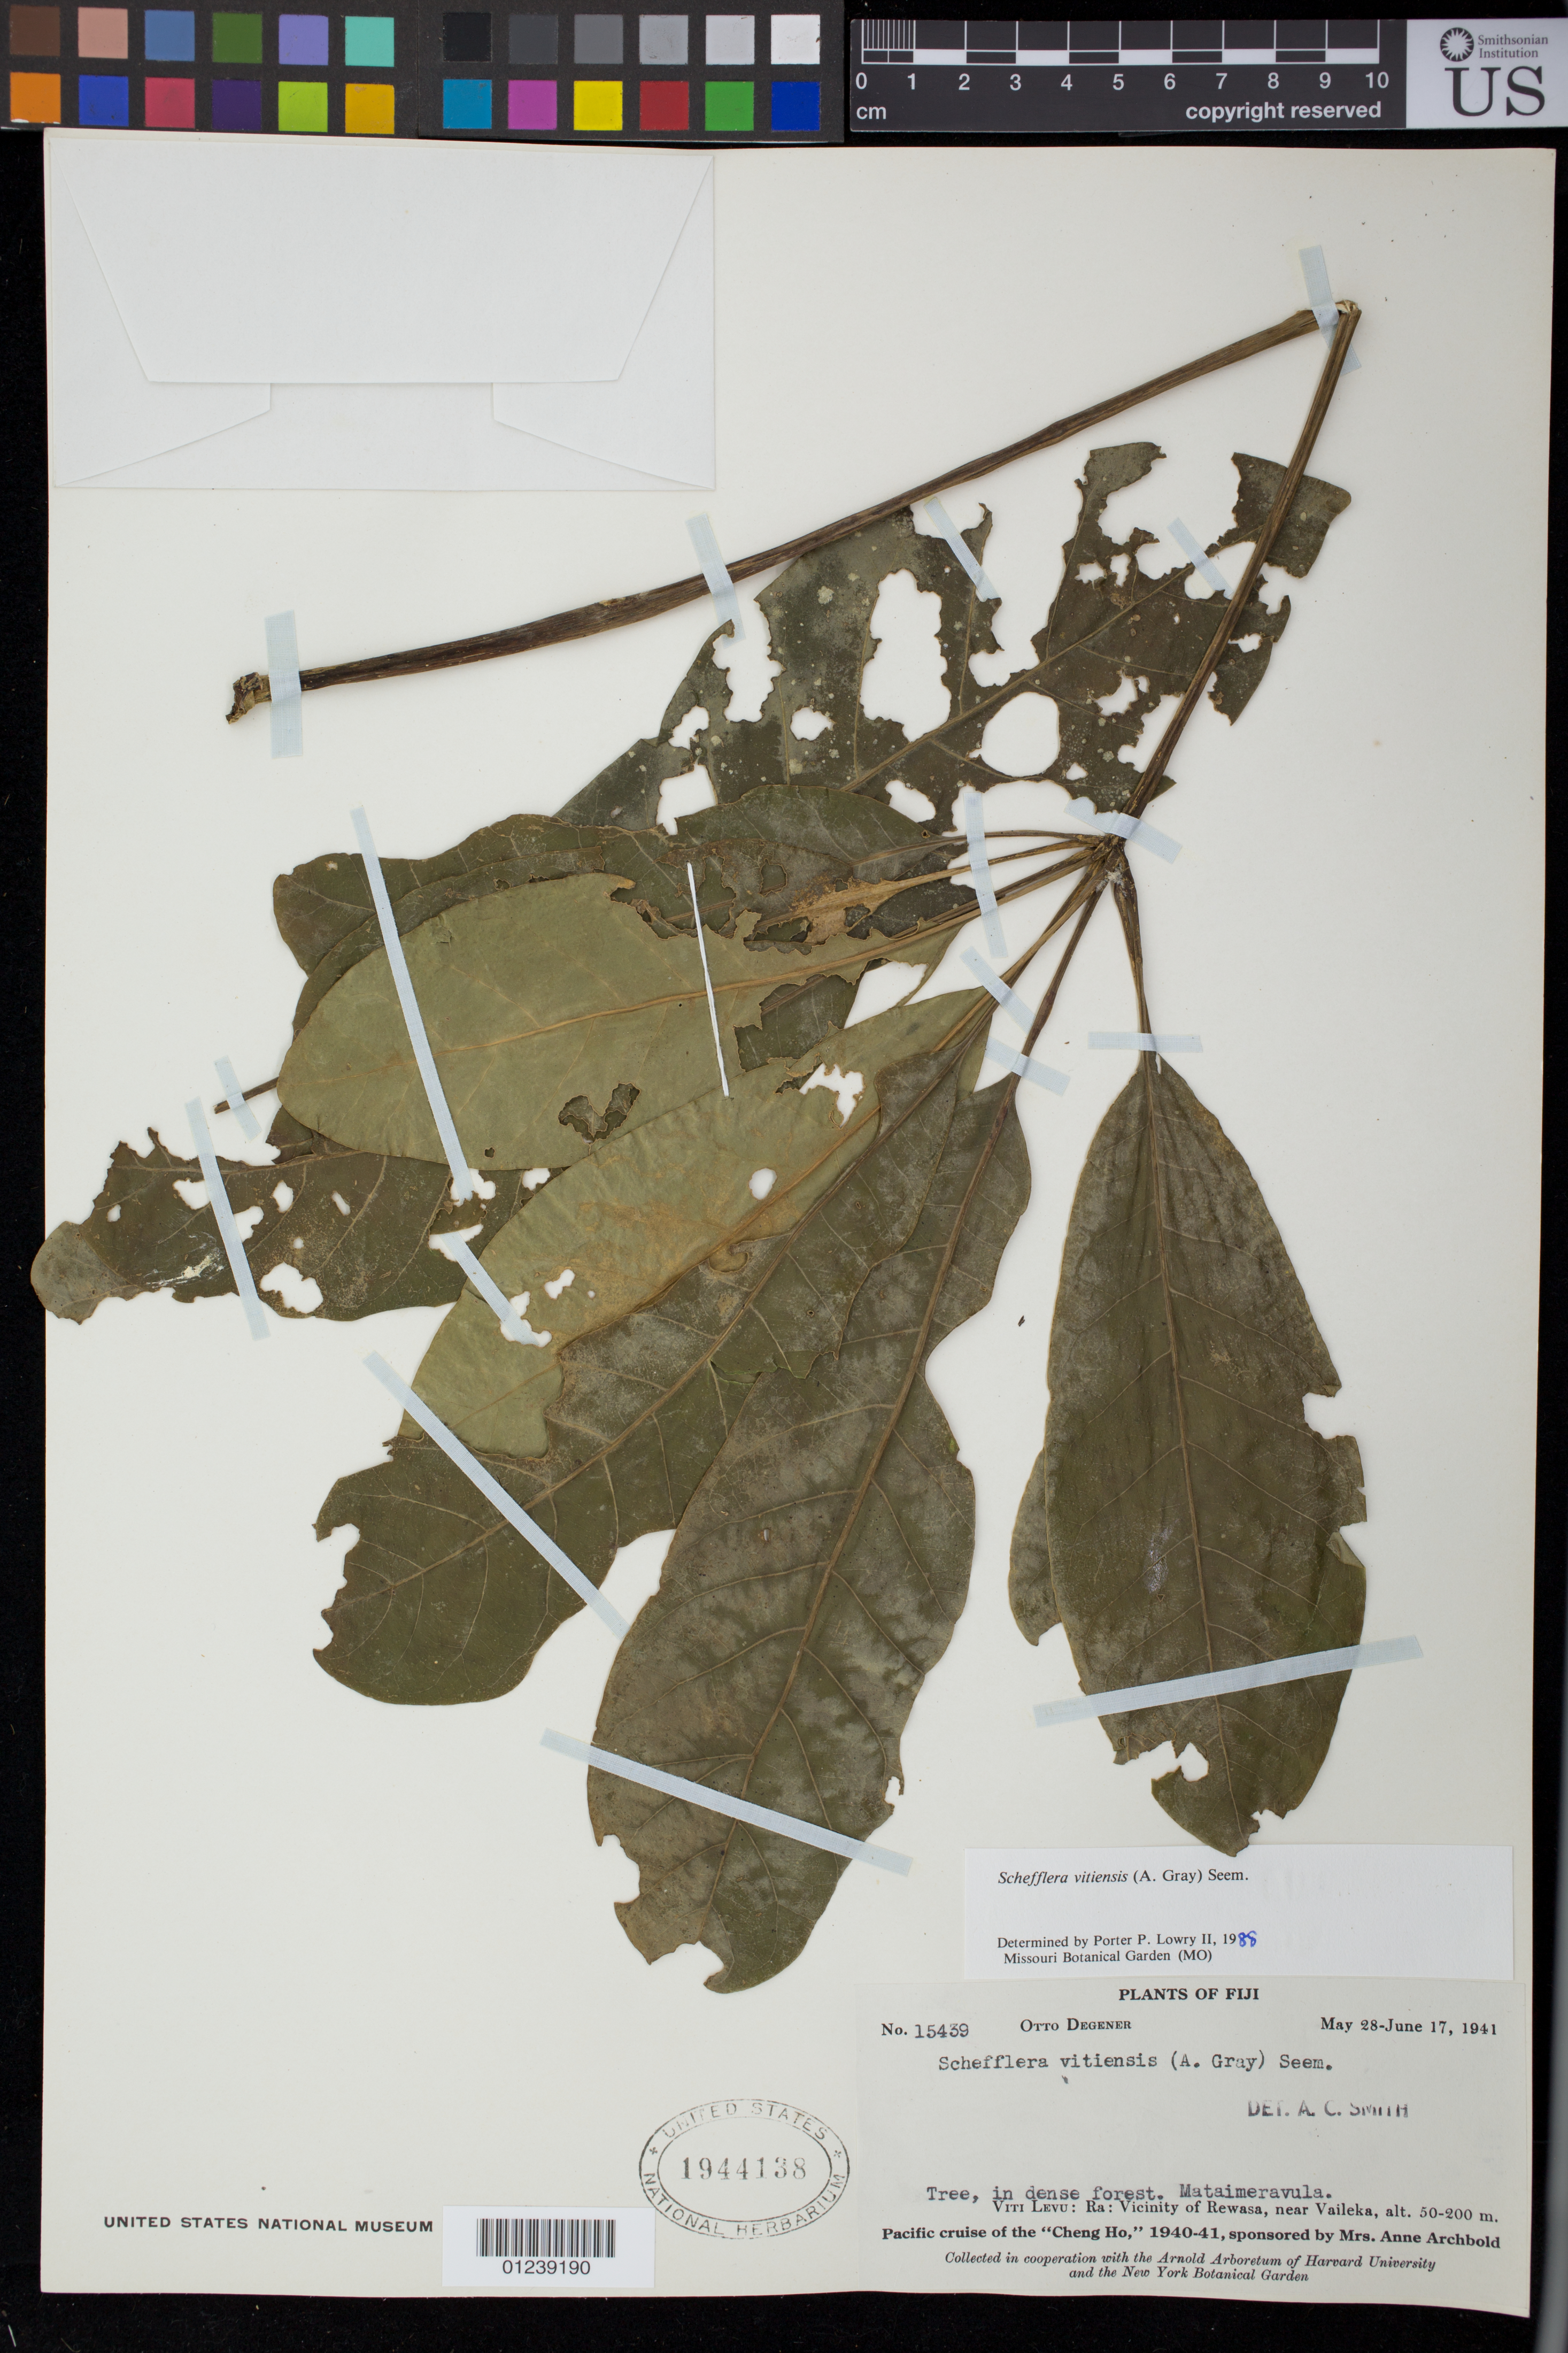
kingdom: Plantae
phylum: Tracheophyta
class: Magnoliopsida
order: Apiales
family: Araliaceae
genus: Schefflera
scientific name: Schefflera vitiensis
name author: (A. Gray) Seem.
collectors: O. Degener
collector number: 15439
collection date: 1941-05-28/1941-06-17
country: Fiji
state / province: Western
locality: Viti Levu: Ra: Vicinity of Rewasa, near Vaileka.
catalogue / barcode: US 1944138